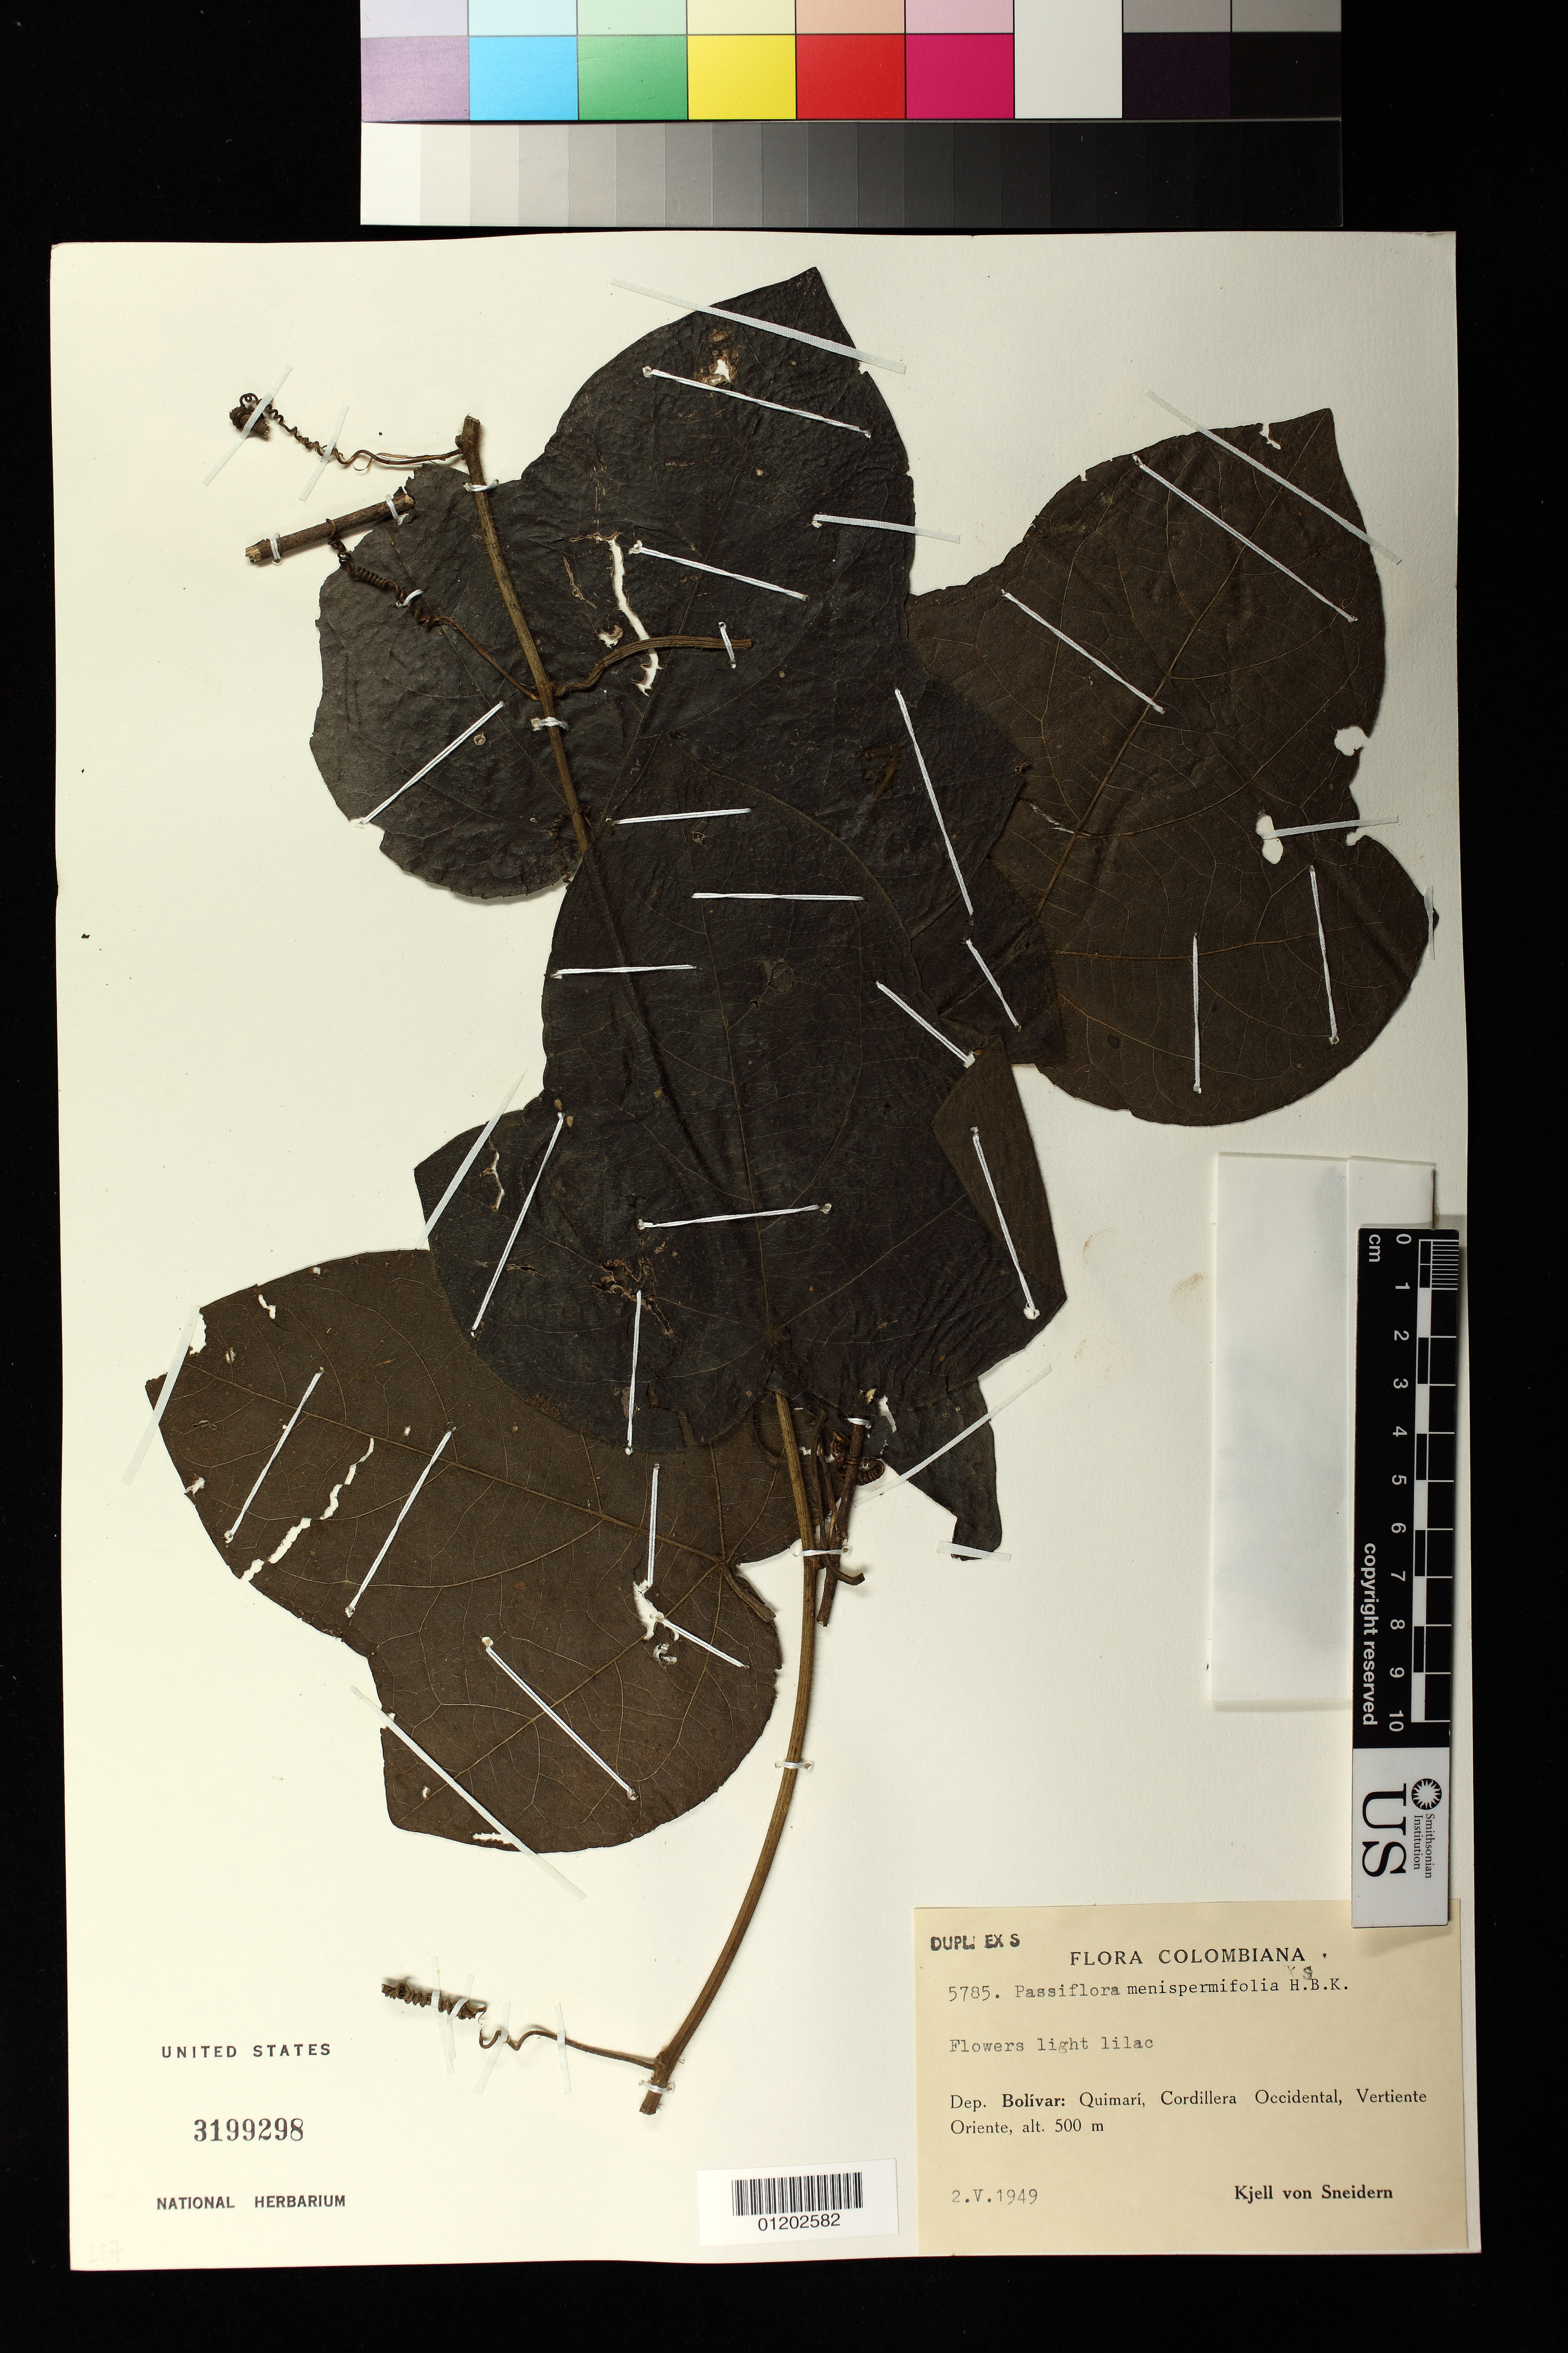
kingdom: Plantae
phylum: Tracheophyta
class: Magnoliopsida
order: Malpighiales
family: Passifloraceae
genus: Passiflora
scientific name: Passiflora menispermifolia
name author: Kunth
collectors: K. von Sneidern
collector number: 5785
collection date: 1949-05-02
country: Colombia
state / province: Bolívar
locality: Quimari, Cordillera Occidental, Vertiente Oriente,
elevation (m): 500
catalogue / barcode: US 3199298